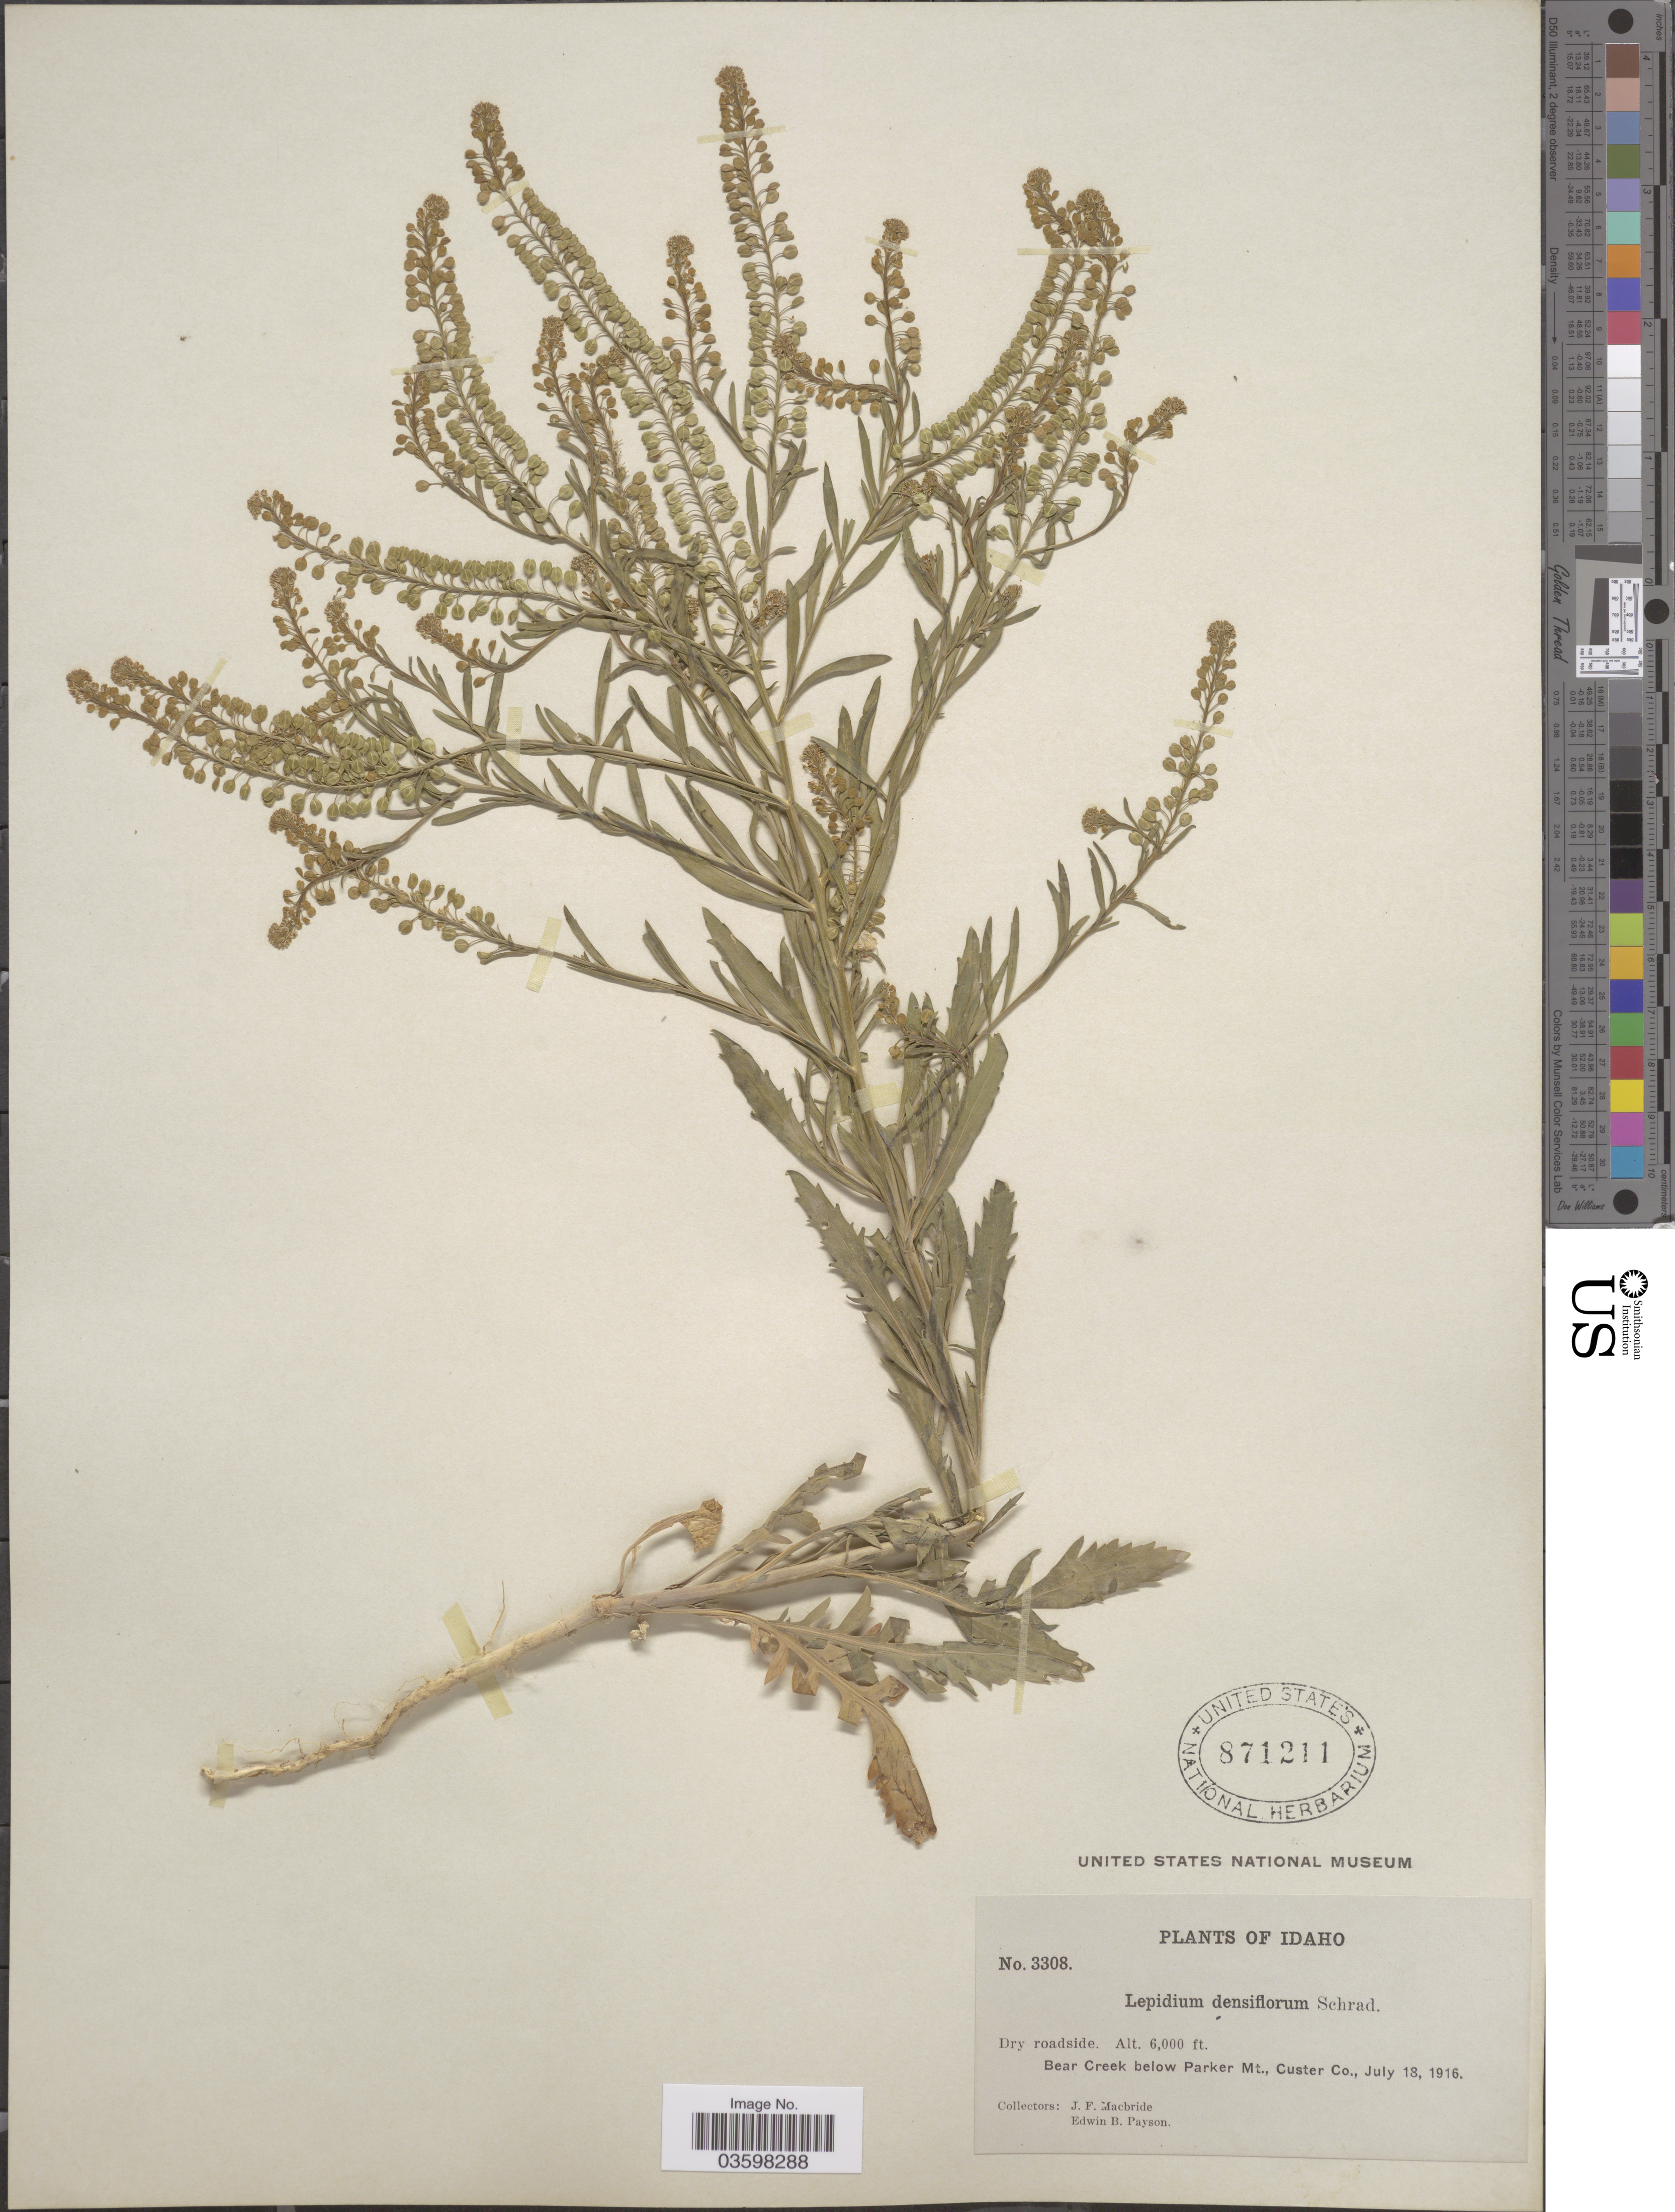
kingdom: Plantae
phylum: Tracheophyta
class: Magnoliopsida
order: Brassicales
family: Brassicaceae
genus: Lepidium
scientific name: Lepidium densiflorum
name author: Schrad.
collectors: J. F. Macbride & E. B. Payson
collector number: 3308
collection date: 1916-07-18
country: United States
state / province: Idaho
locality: Bear Creek below Parker Mt., Custer Co.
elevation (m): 1829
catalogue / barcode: US 871211